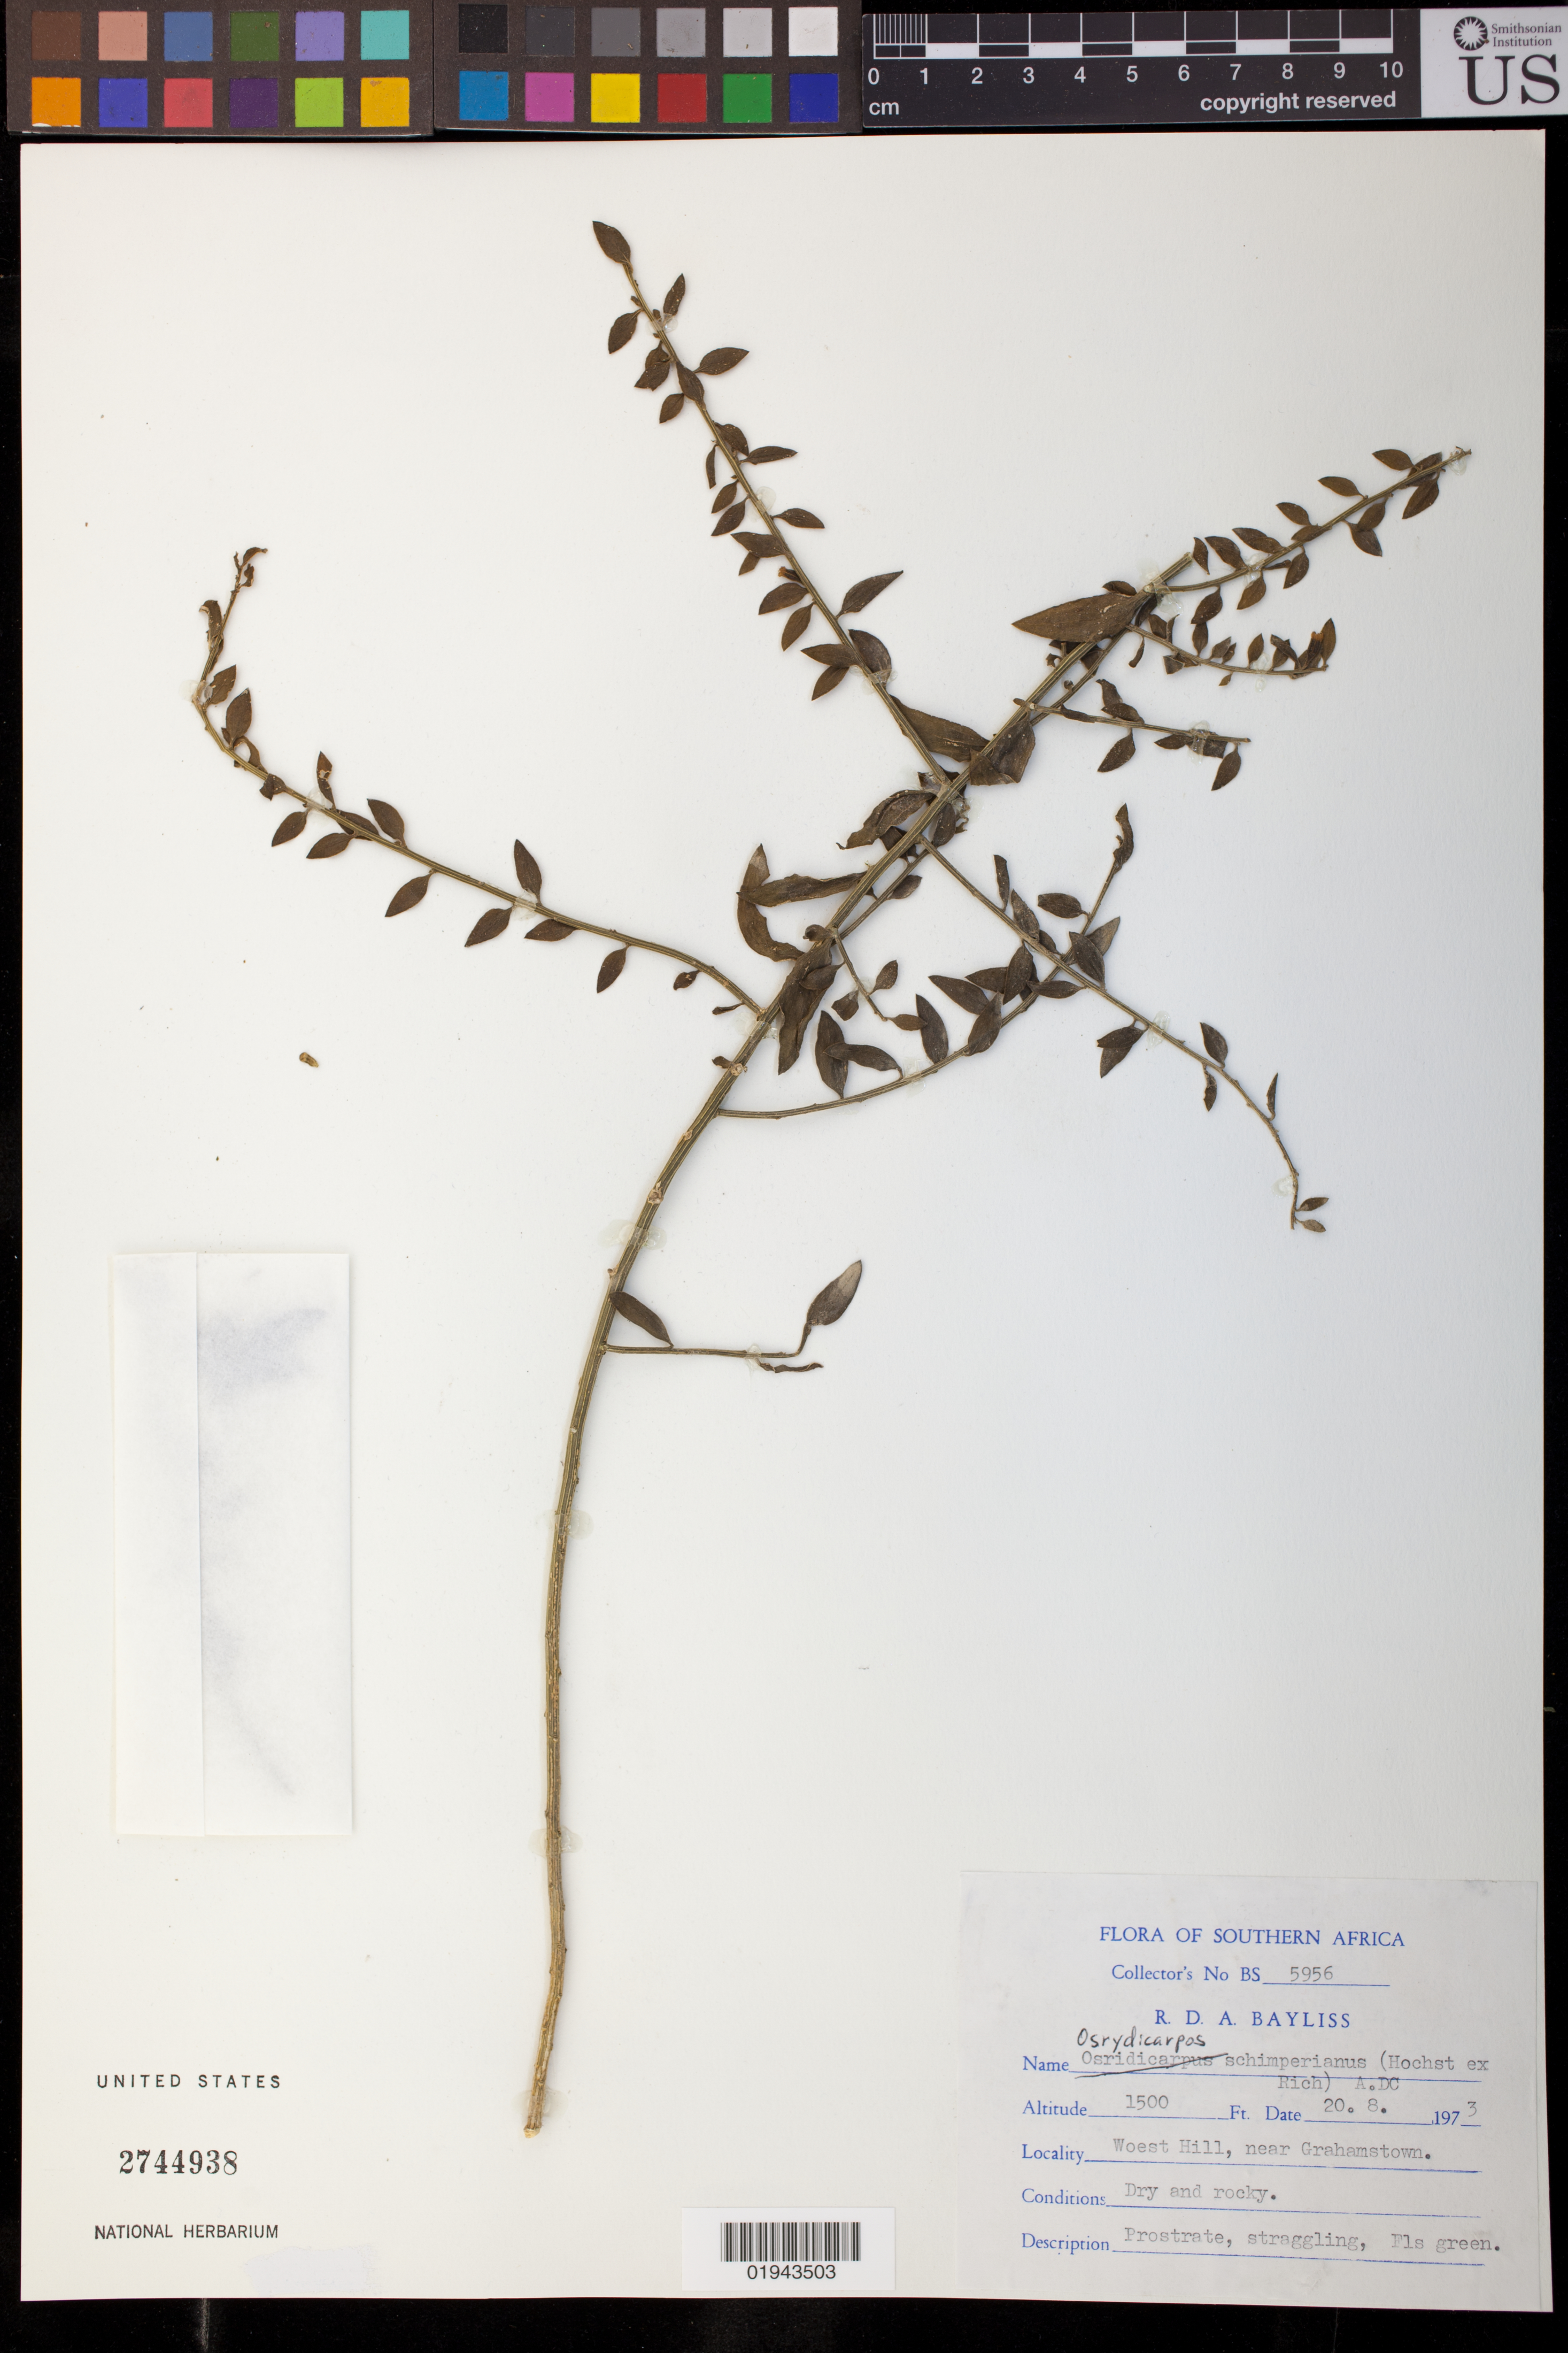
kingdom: Plantae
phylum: Tracheophyta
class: Magnoliopsida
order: Santalales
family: Thesiaceae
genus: Osyridicarpos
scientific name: Osyridicarpos schimperianus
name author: (Hochst. ex A. Rich.) A. DC.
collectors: R. Bayliss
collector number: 5956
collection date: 1973-08-20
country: South Africa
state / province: Eastern Cape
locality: Woest Hill, near Grahamstown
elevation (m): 457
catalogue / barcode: US 2744938